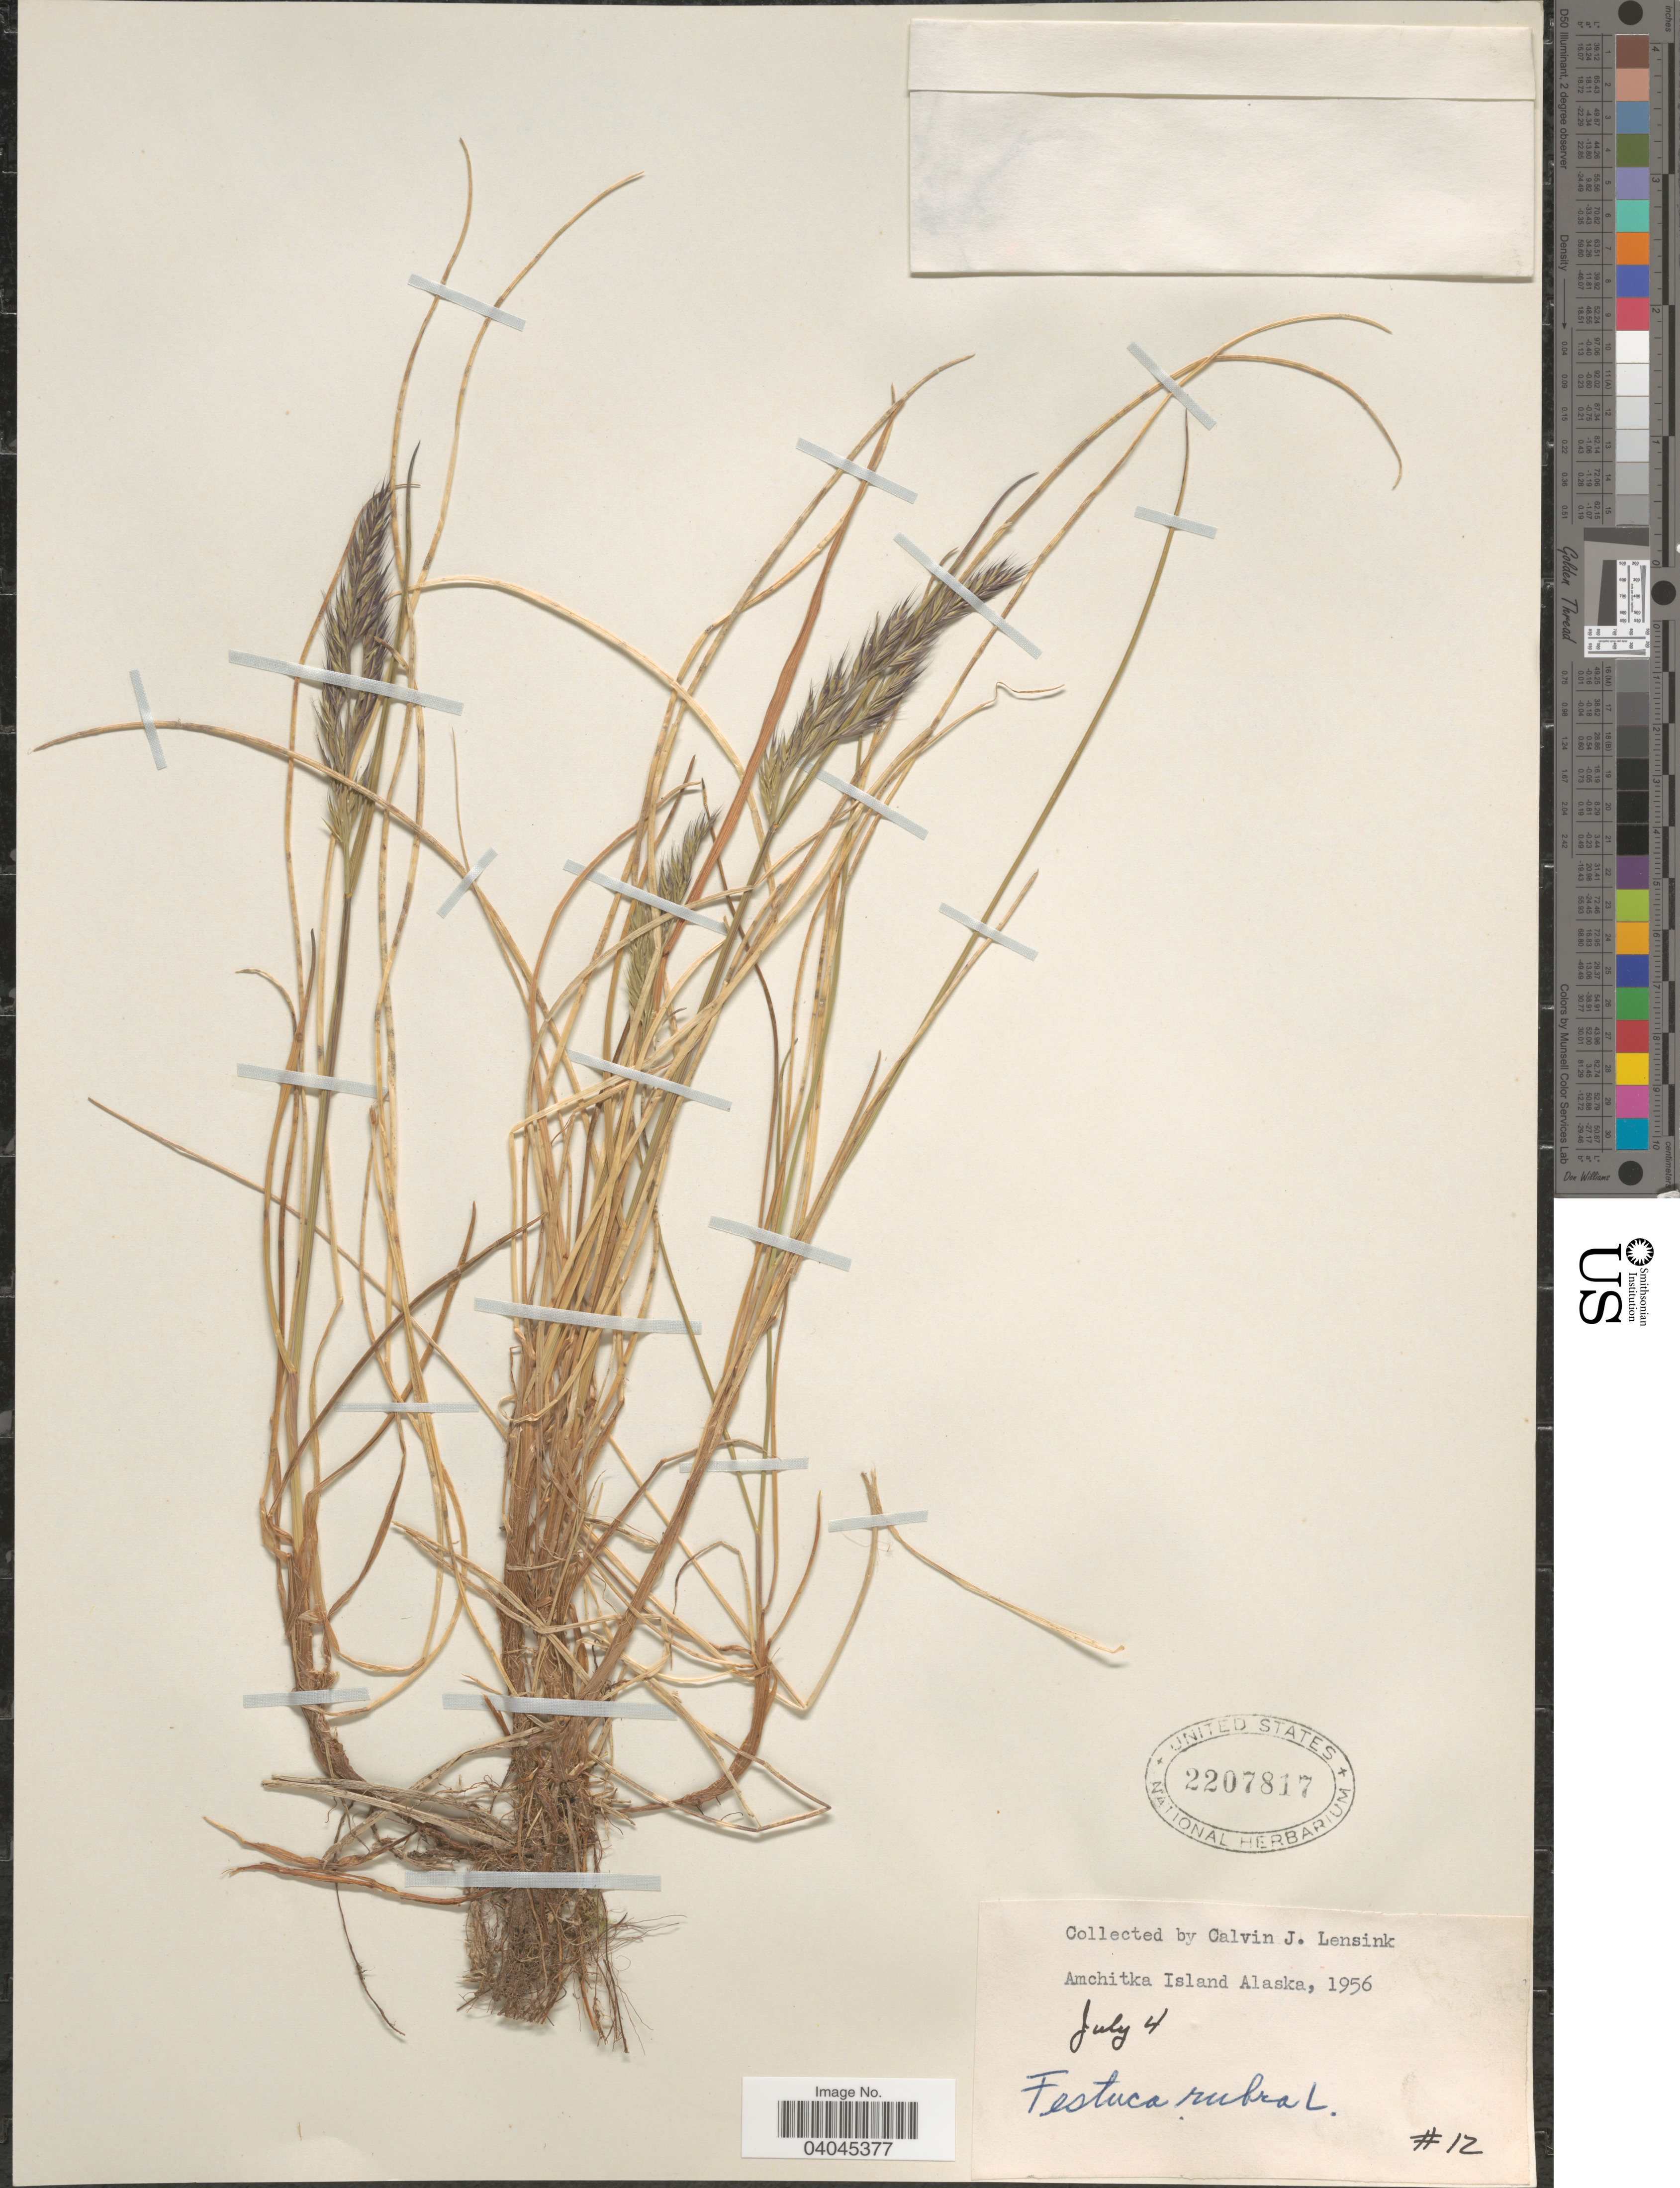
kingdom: Plantae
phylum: Tracheophyta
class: Liliopsida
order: Poales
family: Poaceae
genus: Festuca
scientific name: Festuca rubra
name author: L.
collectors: C. Lensink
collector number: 12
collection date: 1956-07-04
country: United States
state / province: Alaska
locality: Amchitka Island.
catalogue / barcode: US 2207817